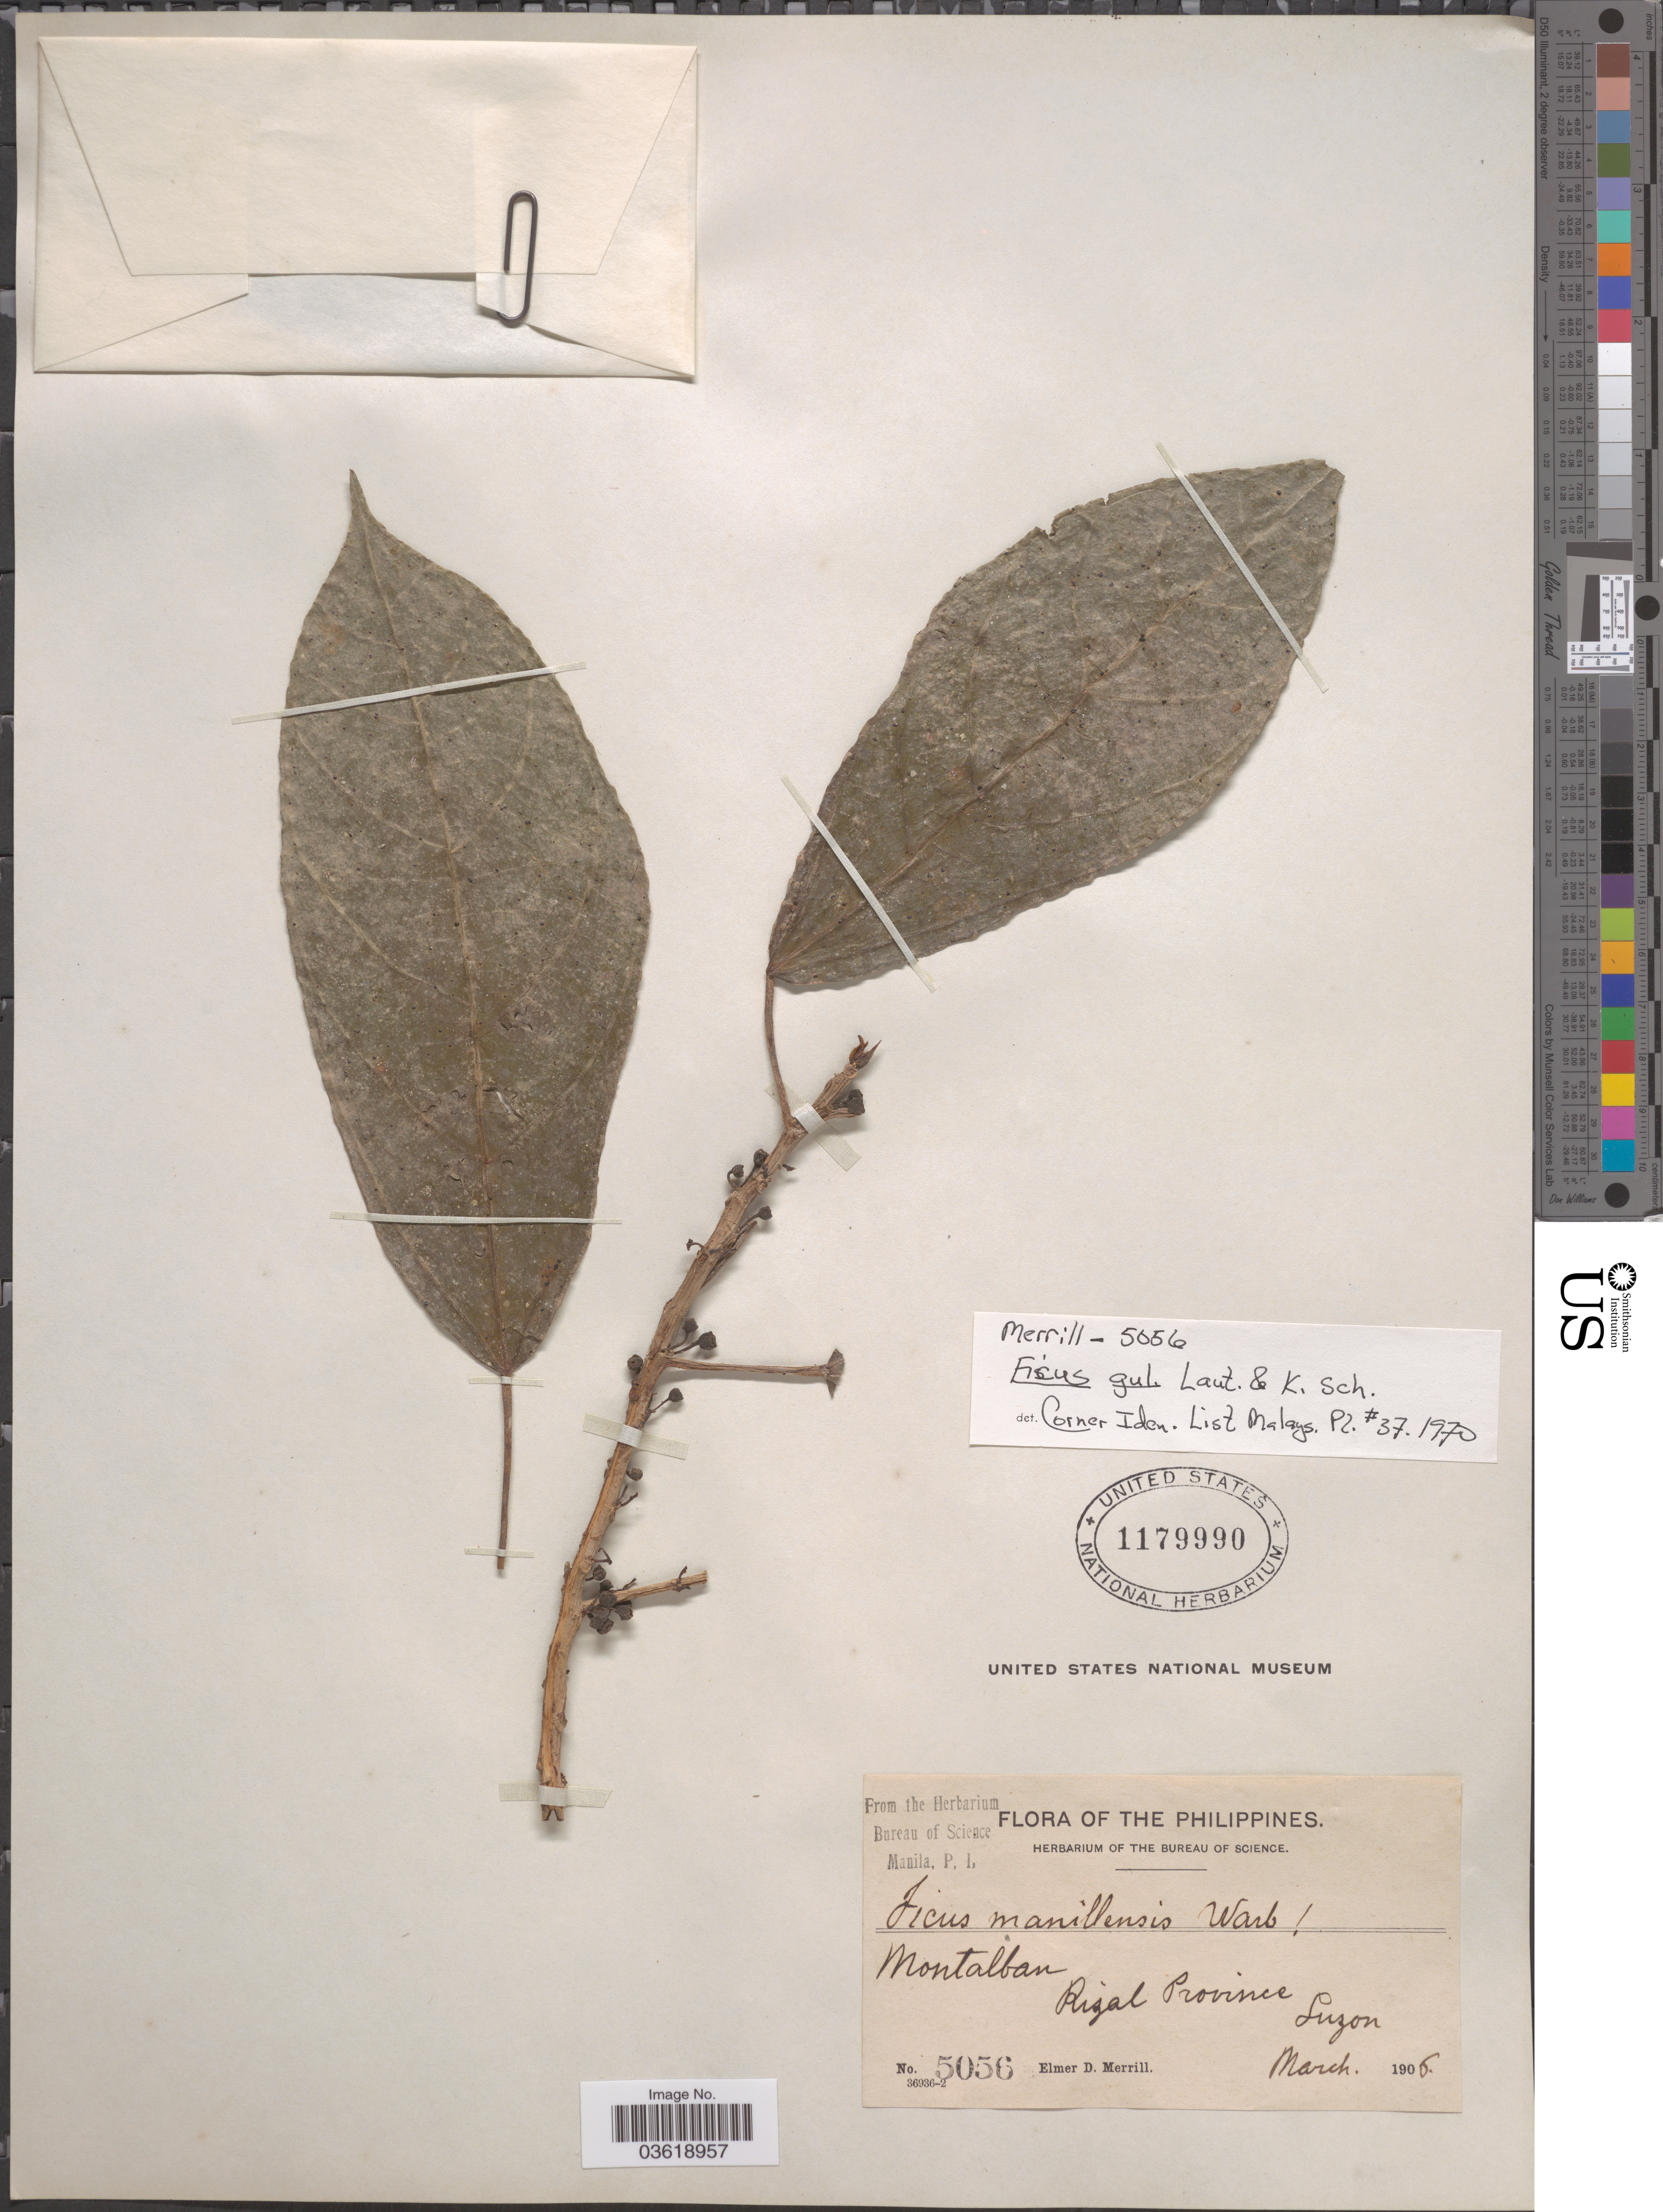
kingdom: Plantae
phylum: Tracheophyta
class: Magnoliopsida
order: Rosales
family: Moraceae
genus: Ficus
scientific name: Ficus gul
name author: Lauterb. & K. Schum.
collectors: E. D. Merrill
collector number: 5056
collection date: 1906-03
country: Philippines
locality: Montalban. Rizal Province. Luzon.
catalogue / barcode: US 1179990